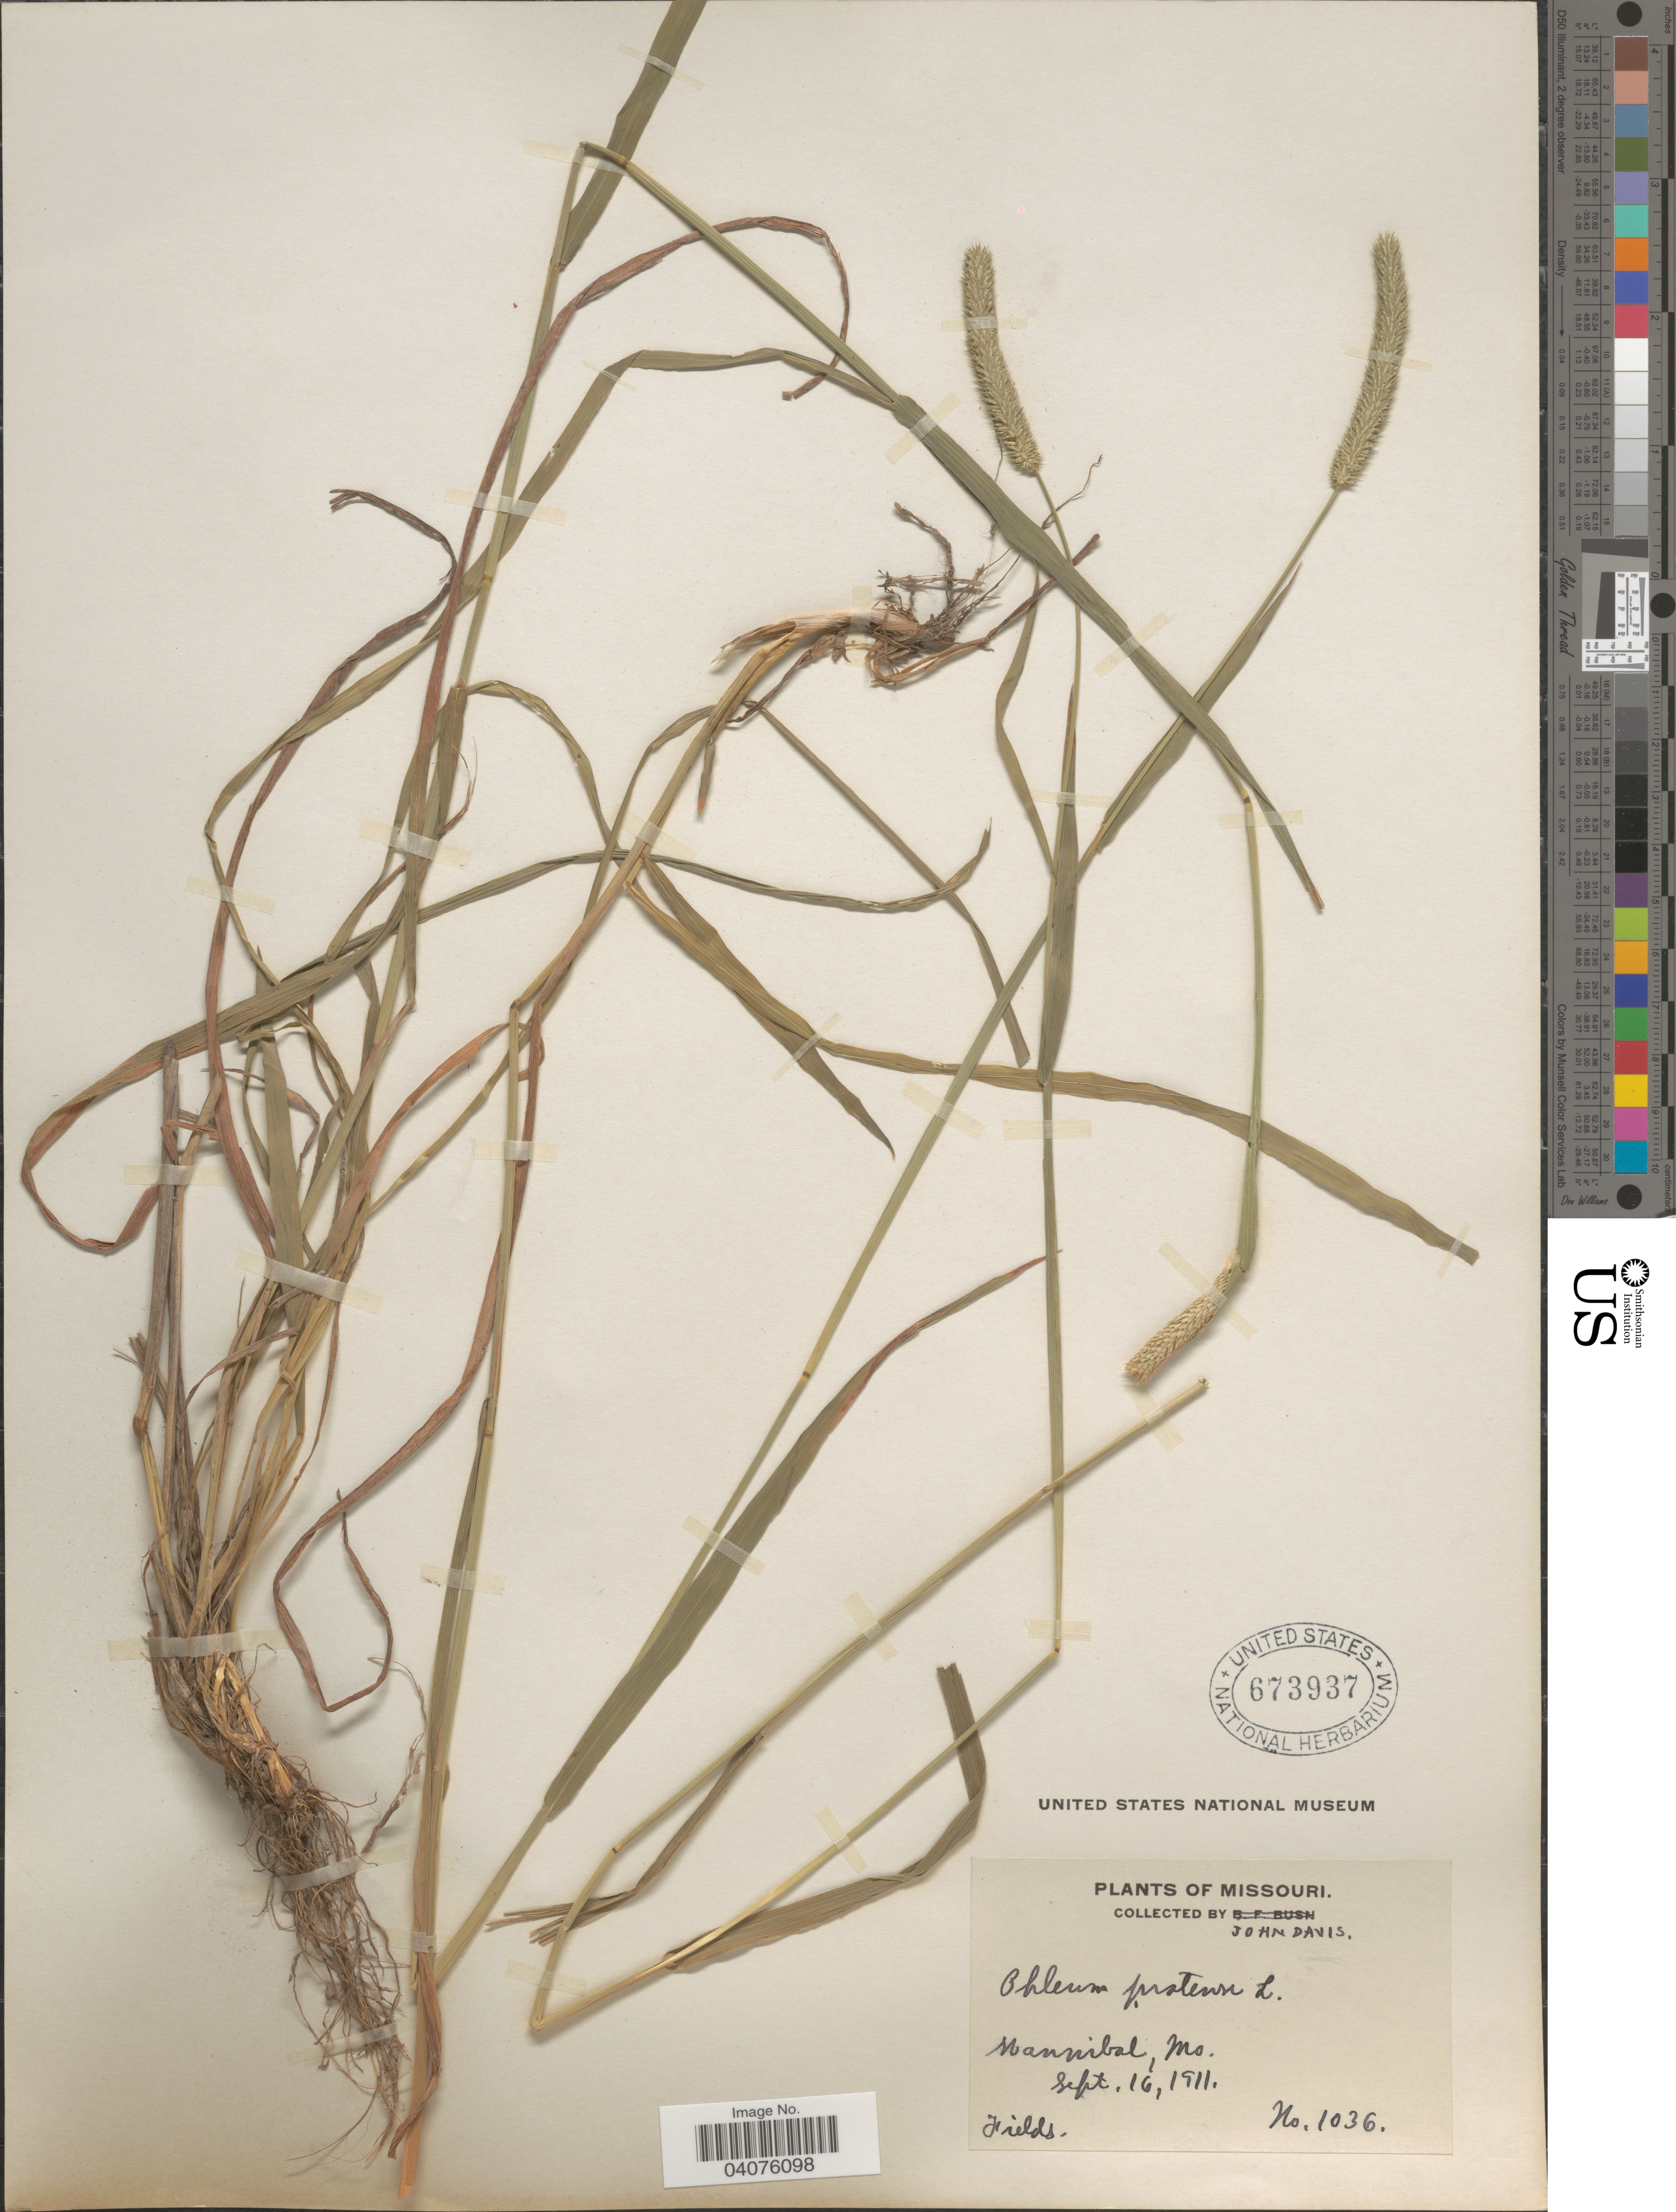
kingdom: Plantae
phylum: Tracheophyta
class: Liliopsida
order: Poales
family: Poaceae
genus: Phleum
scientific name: Phleum pratense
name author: L.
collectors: J. Davis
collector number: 1036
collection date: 1911-09-16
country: United States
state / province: Missouri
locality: Hannibal, Mo. Fields.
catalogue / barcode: US 673937